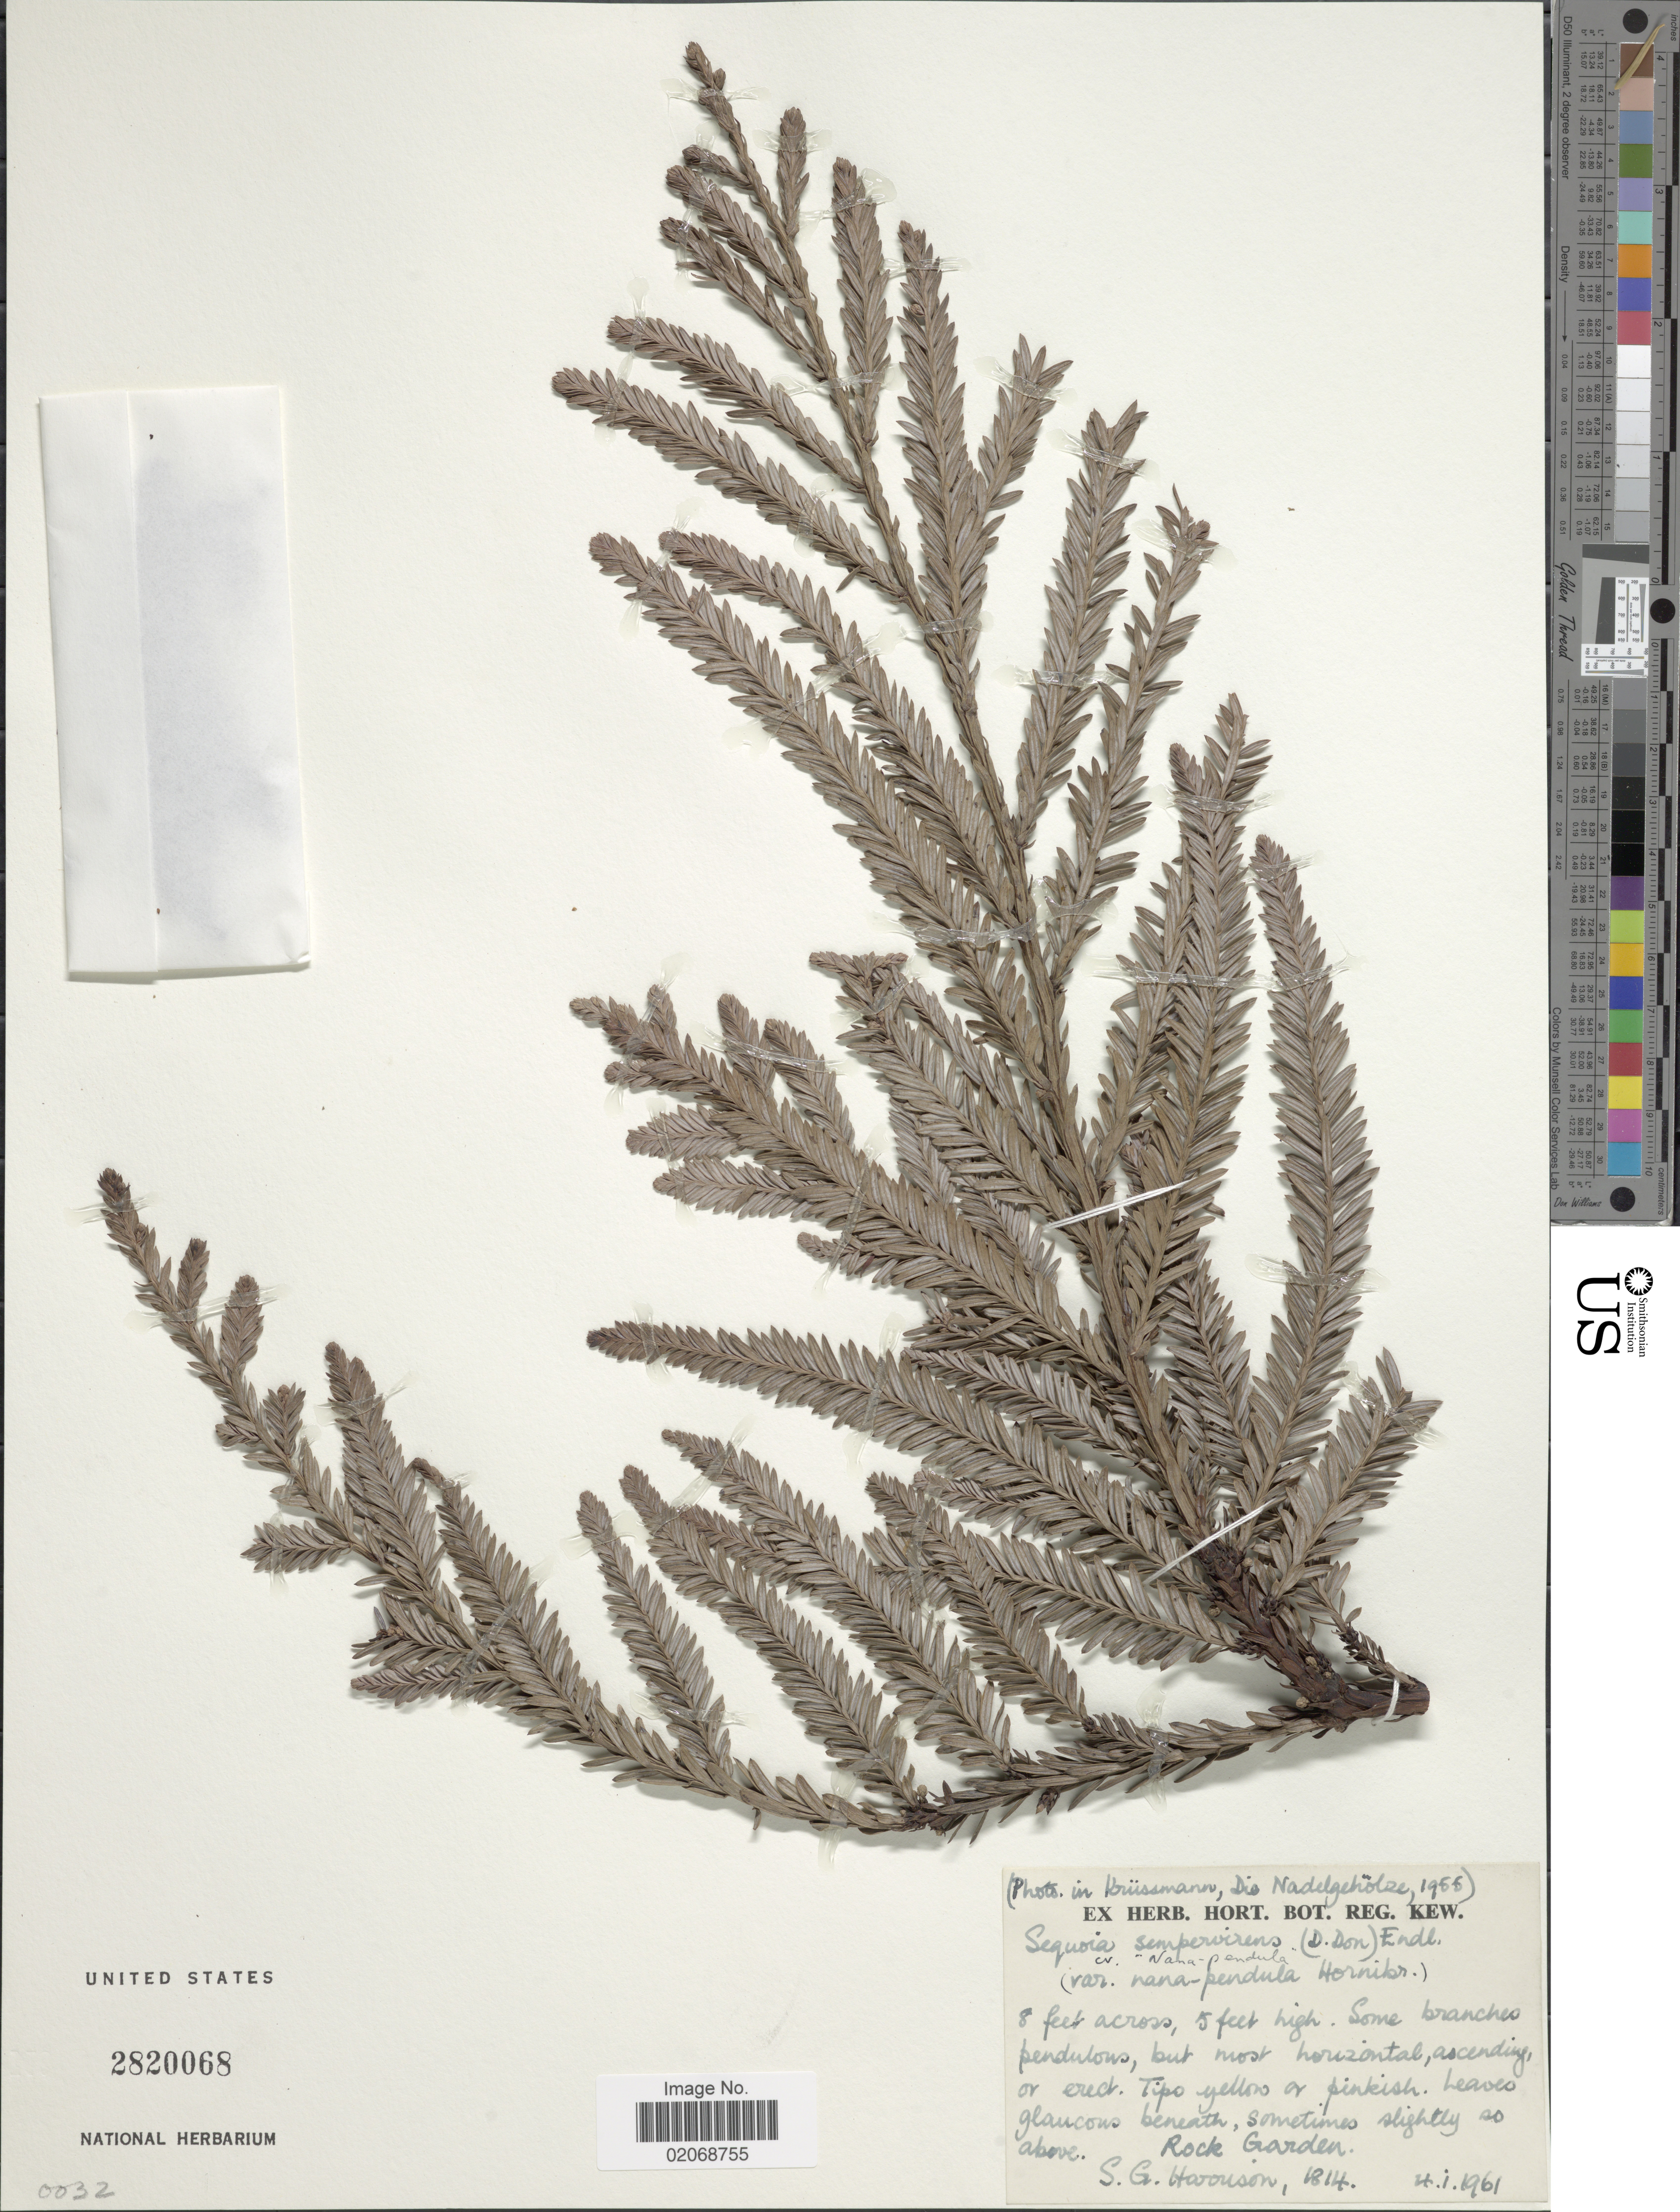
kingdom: Plantae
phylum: Tracheophyta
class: Pinopsida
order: Pinales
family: Cupressaceae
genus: Sequoia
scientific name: Sequoia sempervirens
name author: (D. Don) Endl.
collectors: S. G. Harrison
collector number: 1814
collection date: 1961-01-04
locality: Rock Garden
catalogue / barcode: US 2820068